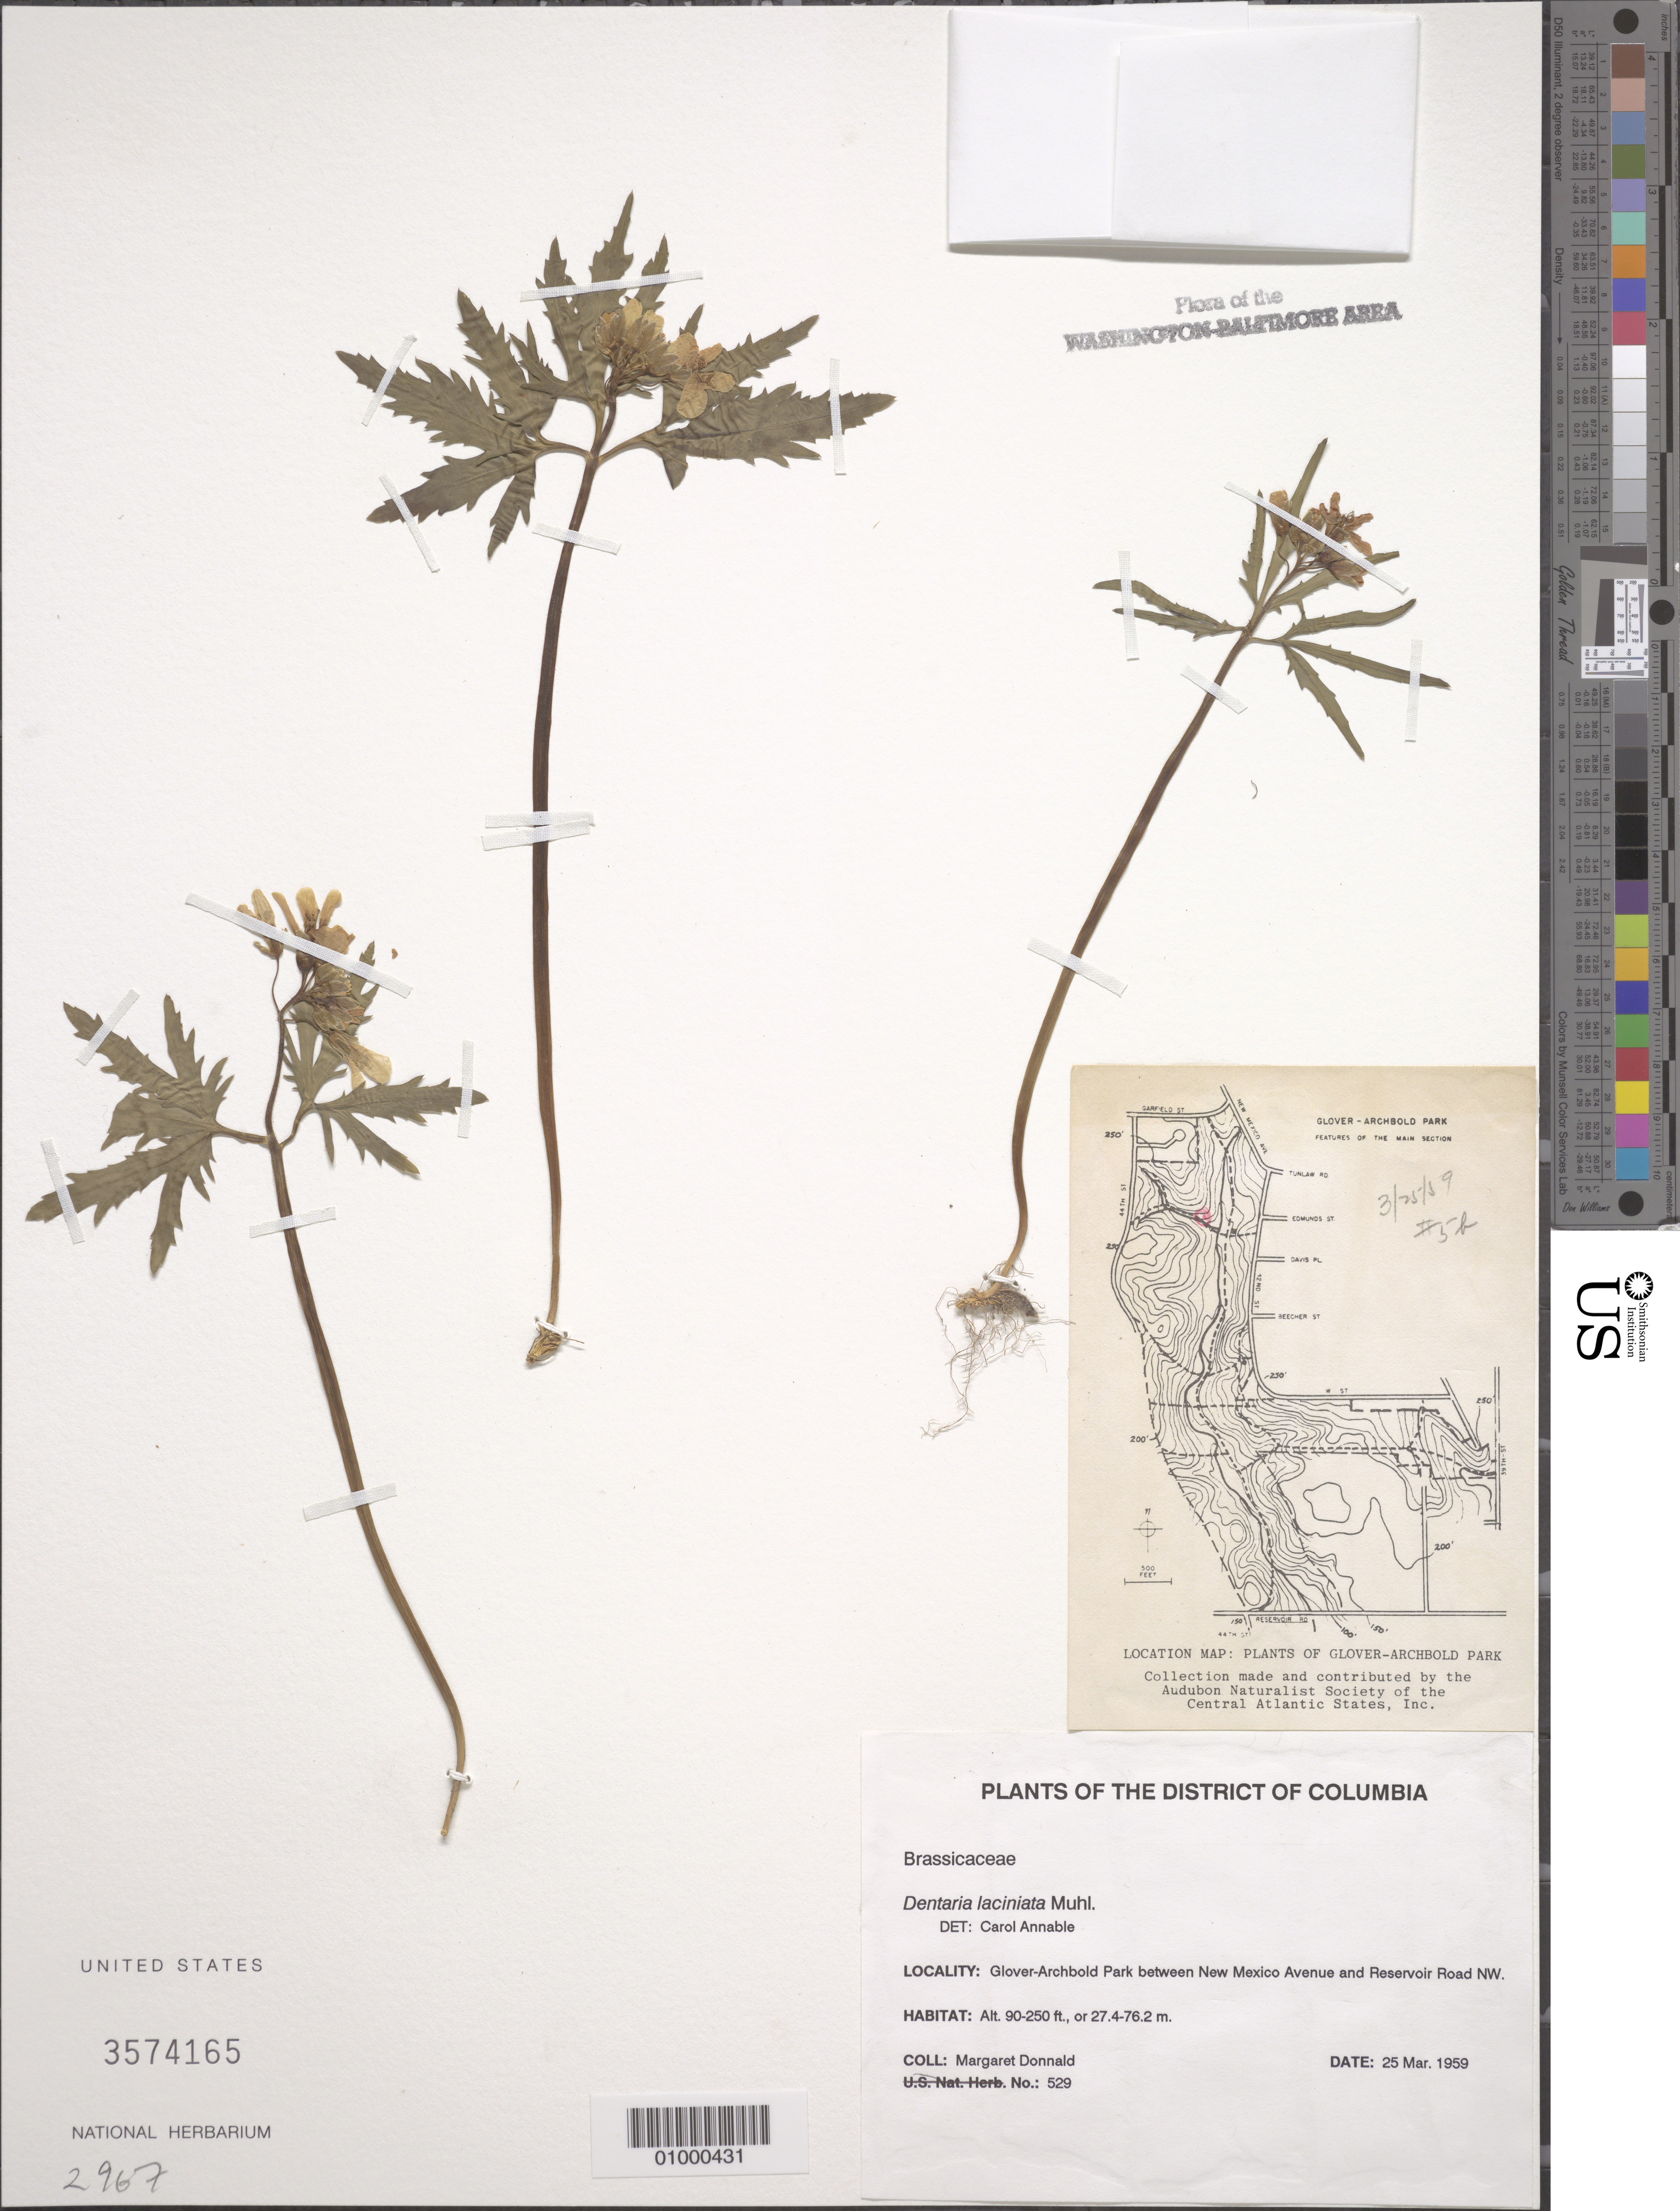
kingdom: Plantae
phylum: Tracheophyta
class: Magnoliopsida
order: Brassicales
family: Brassicaceae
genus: Cardamine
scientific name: Cardamine concatenata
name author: (Michx.) Sw.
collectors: M. Donnald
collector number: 529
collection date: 1959-03-25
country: United States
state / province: District of Columbia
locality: Glover-Archbold Park between New Mexico Avenue and Reservoir Road NW.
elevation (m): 27.4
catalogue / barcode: US 3574165